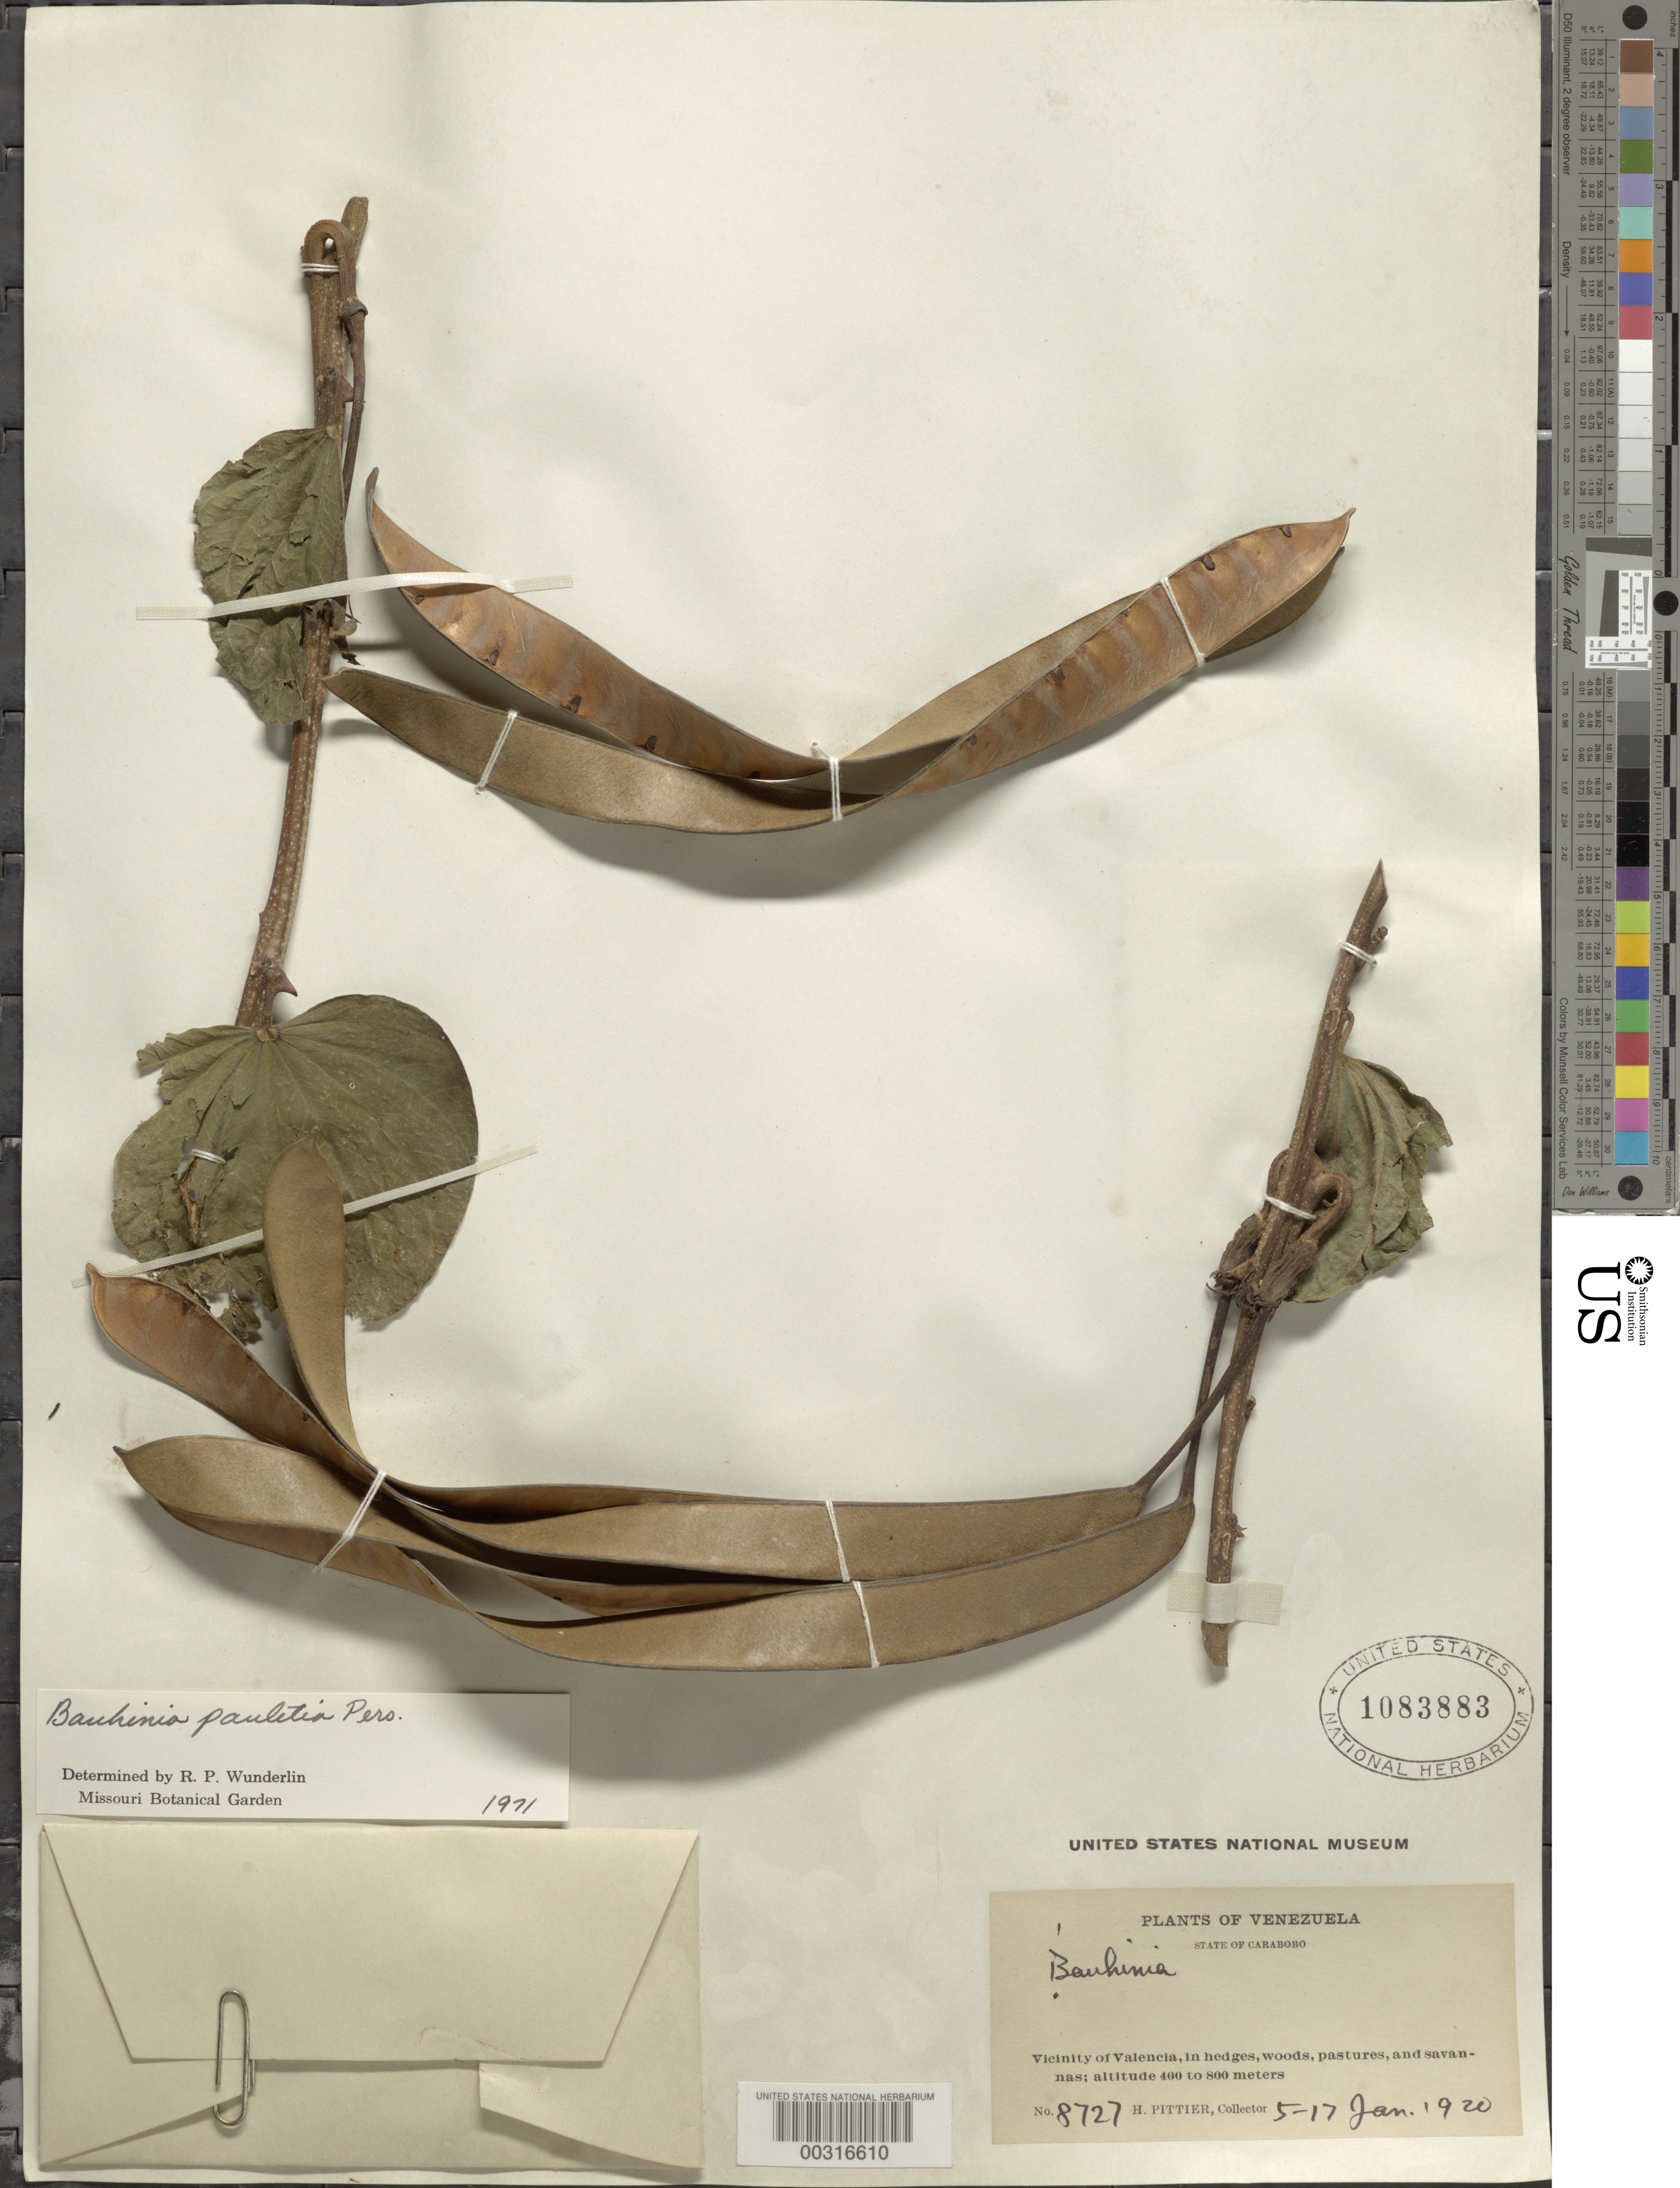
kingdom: Plantae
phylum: Tracheophyta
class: Magnoliopsida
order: Fabales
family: Fabaceae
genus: Bauhinia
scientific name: Bauhinia pauletia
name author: Pers.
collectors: H. F. Pittier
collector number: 8727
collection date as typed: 05 Jan 1920 to 17 Jan 1920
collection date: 1920-01-05/1920-01-17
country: Venezuela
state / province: Carabobo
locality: Vicinity of valencia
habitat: In hedges, woods, pastures, and savannas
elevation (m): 400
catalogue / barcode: US 1083883